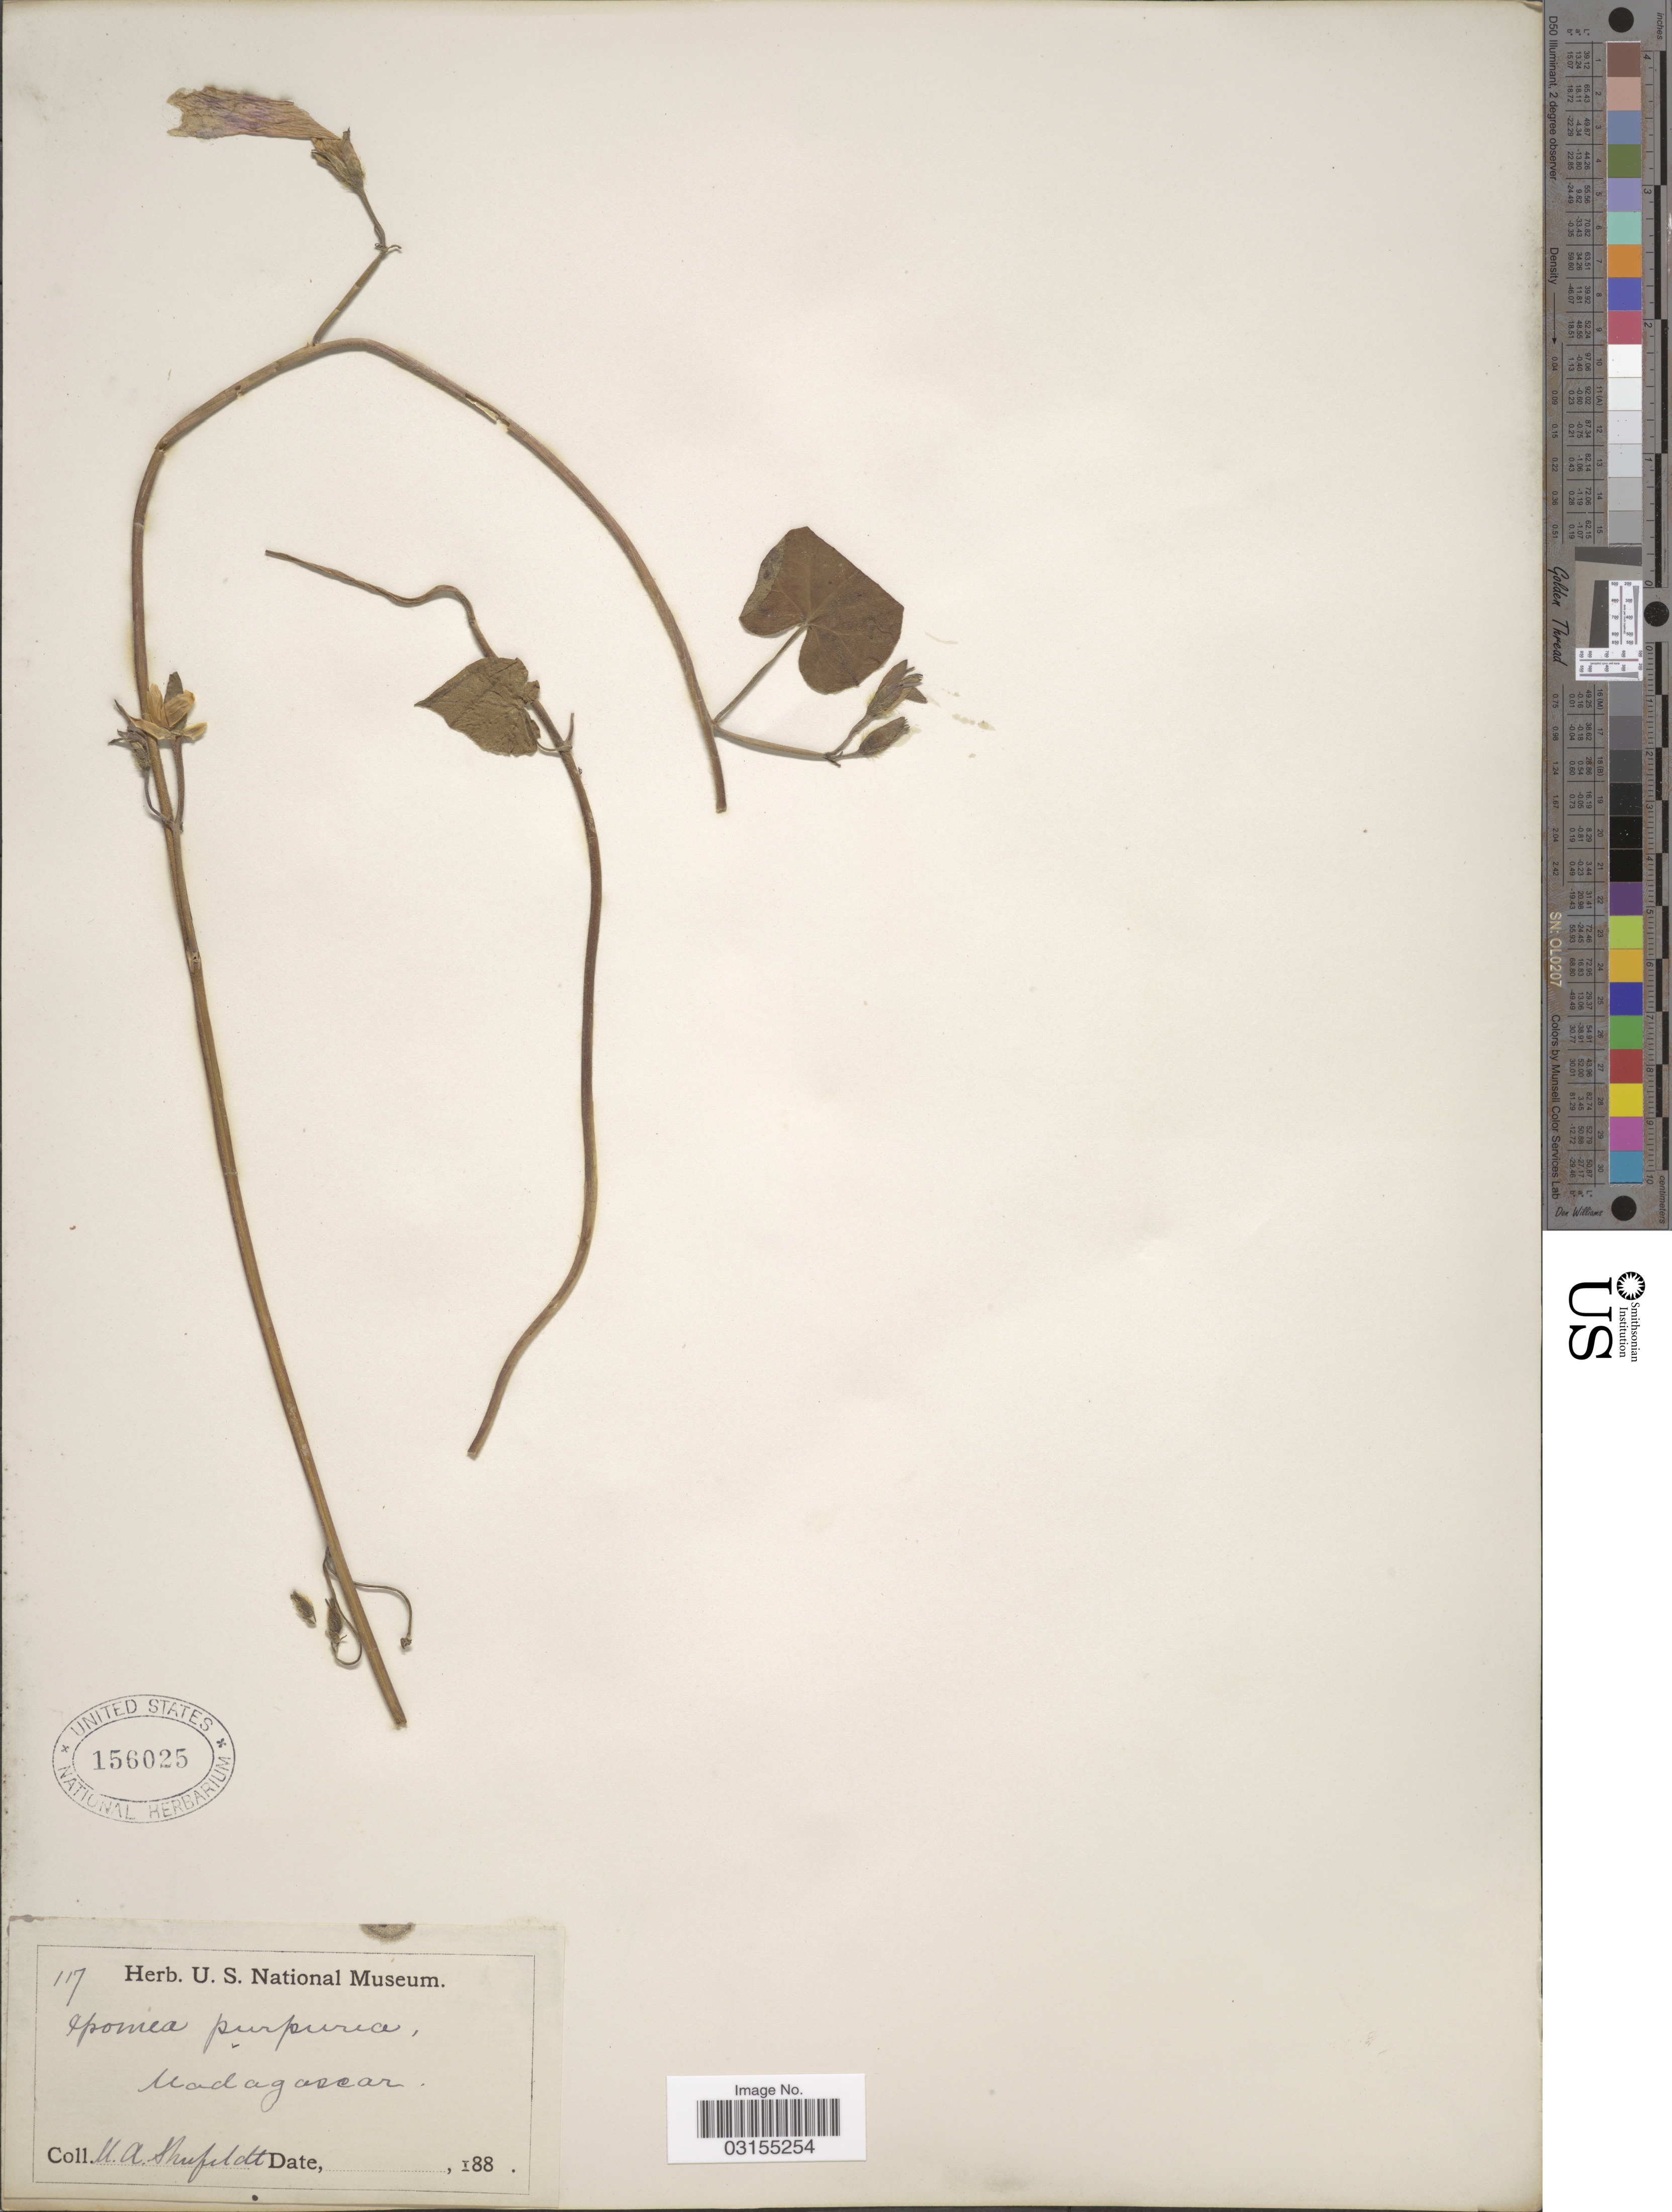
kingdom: Plantae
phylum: Tracheophyta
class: Magnoliopsida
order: Solanales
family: Convolvulaceae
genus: Ipomoea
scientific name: Ipomoea purpurea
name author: (L.) Roth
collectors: M. Shufeldt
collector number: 117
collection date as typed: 188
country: Madagascar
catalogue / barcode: US 156025